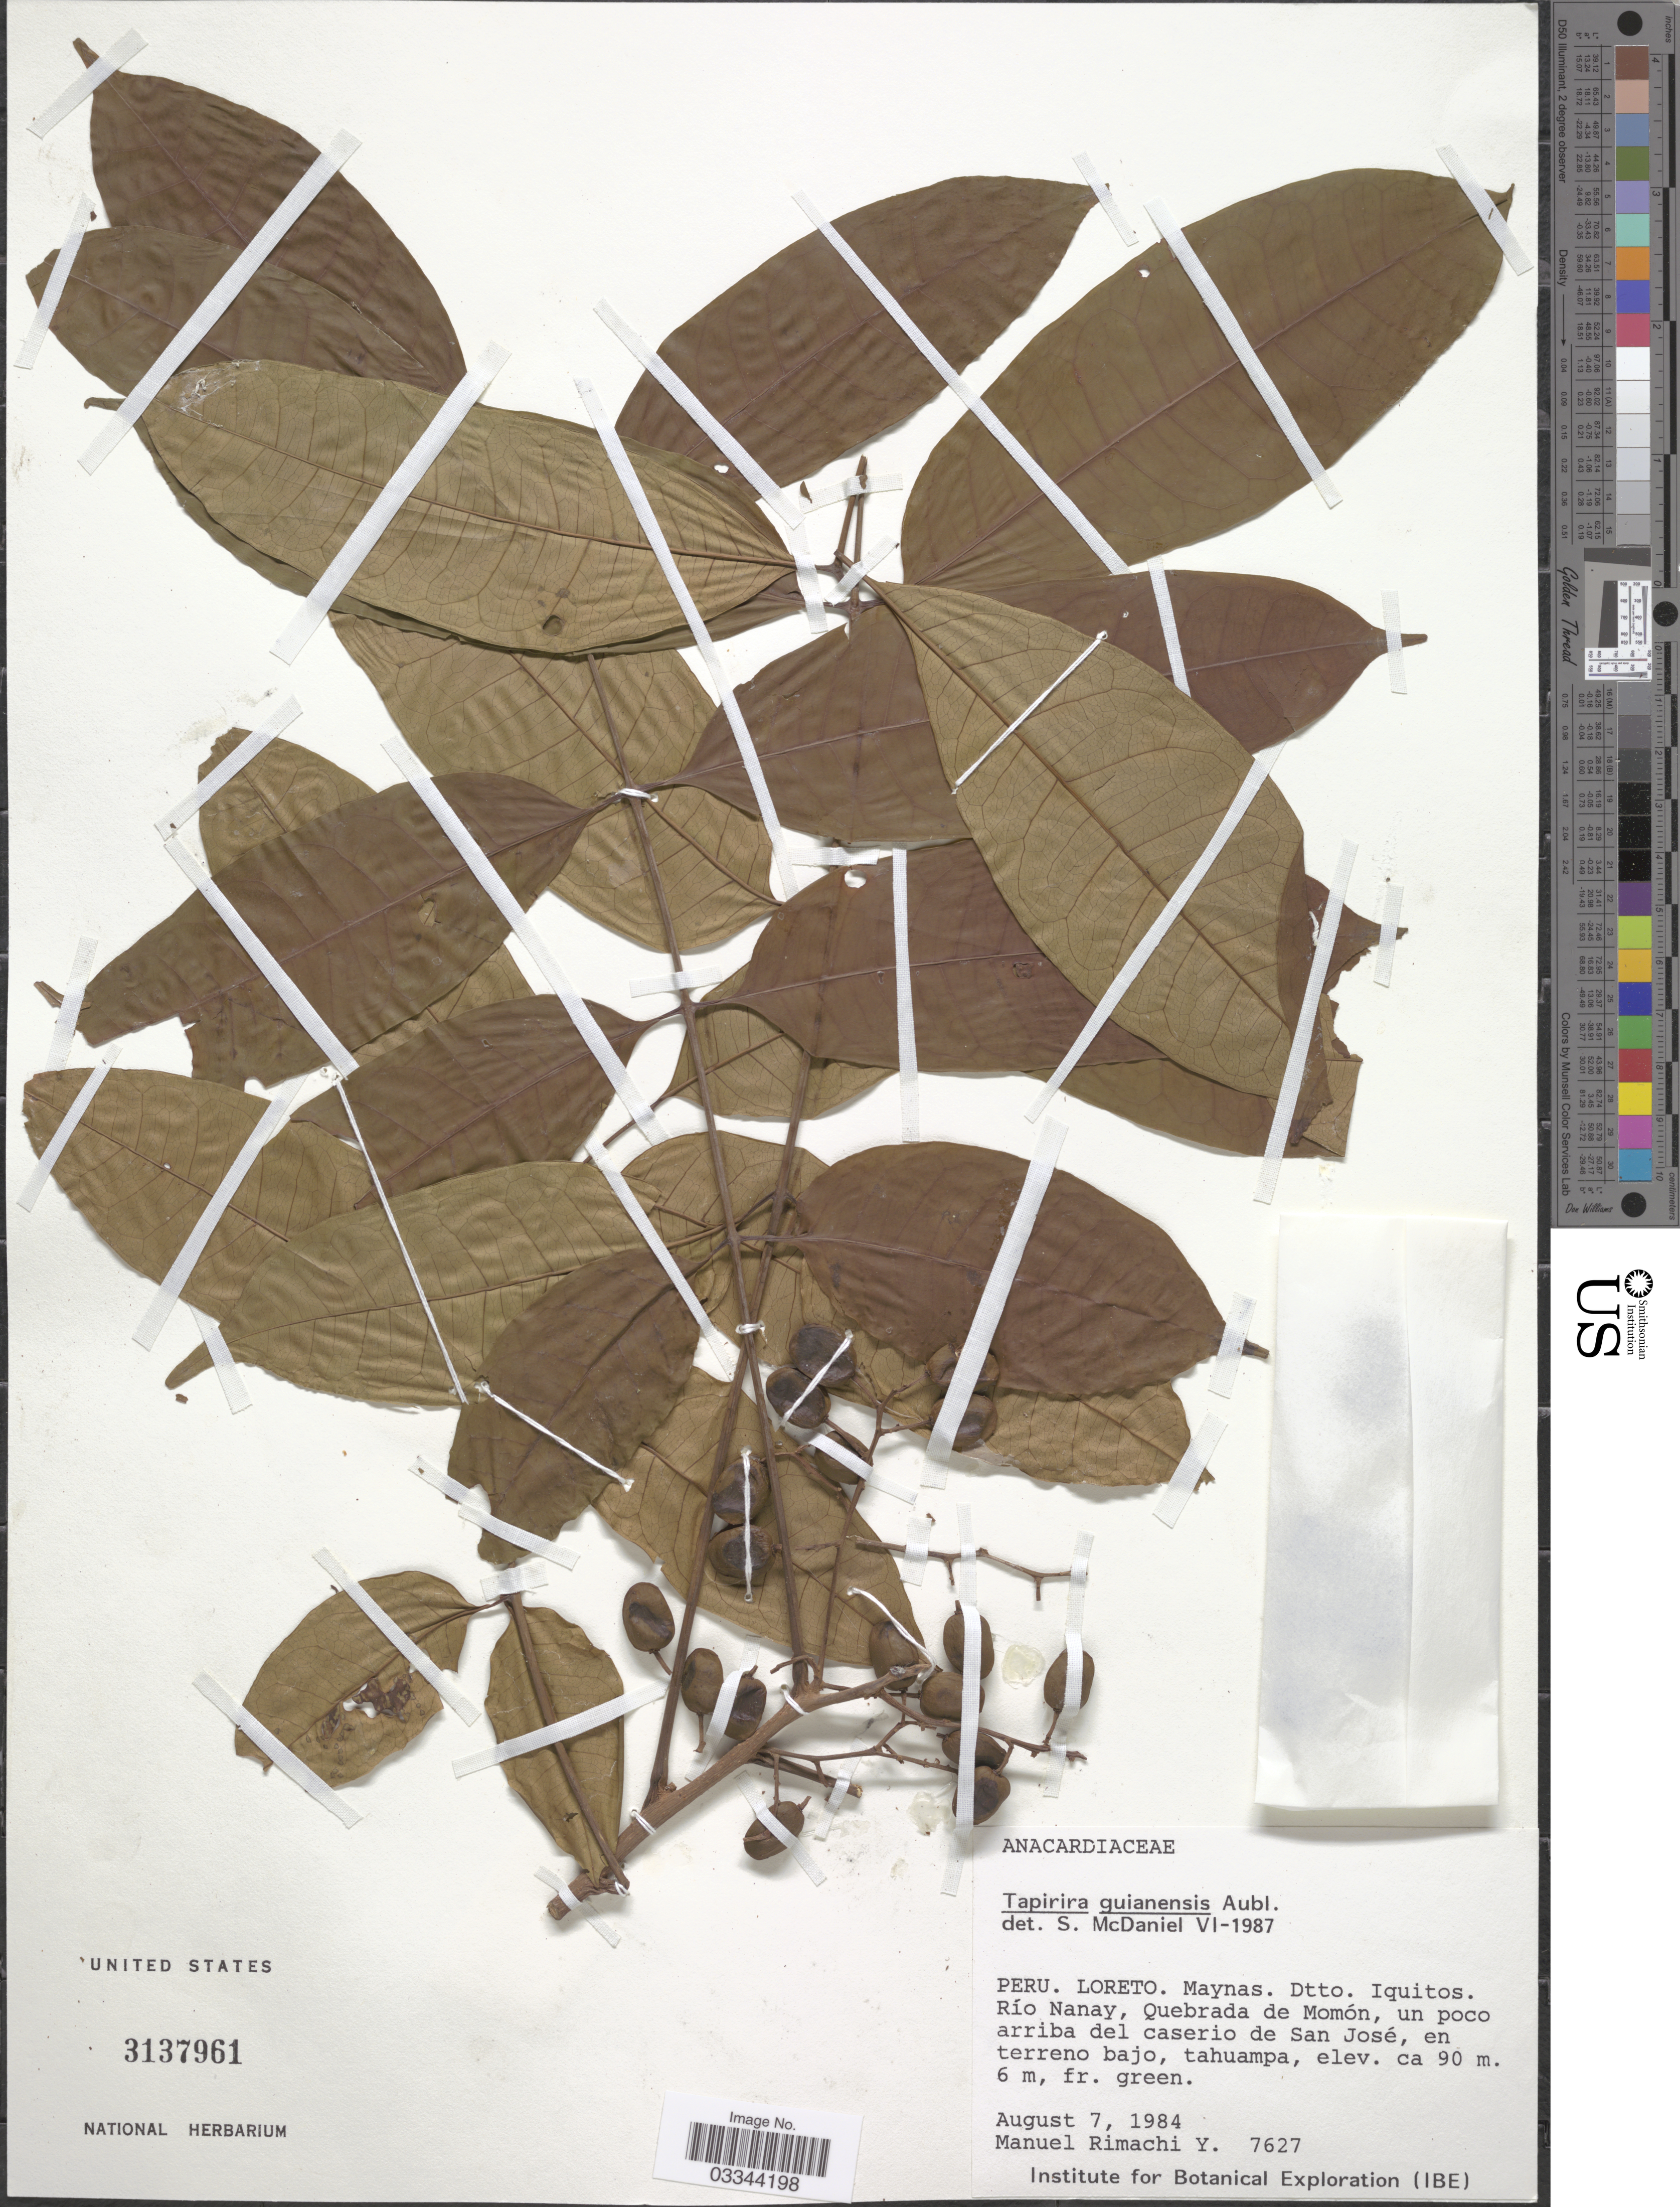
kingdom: Plantae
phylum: Tracheophyta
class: Magnoliopsida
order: Sapindales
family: Anacardiaceae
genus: Tapirira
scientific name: Tapirira guianensis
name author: Aubl.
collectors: M. Rimachi Y.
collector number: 7627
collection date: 1984-08-07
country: Peru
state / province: Loreto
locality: Maynas. Dtto. Iquitos. Río Nanay, Quebrada de Momón, un poco arriba del caserio de San José, en terreno bajo, tahuampa.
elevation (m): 90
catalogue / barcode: US 3137961